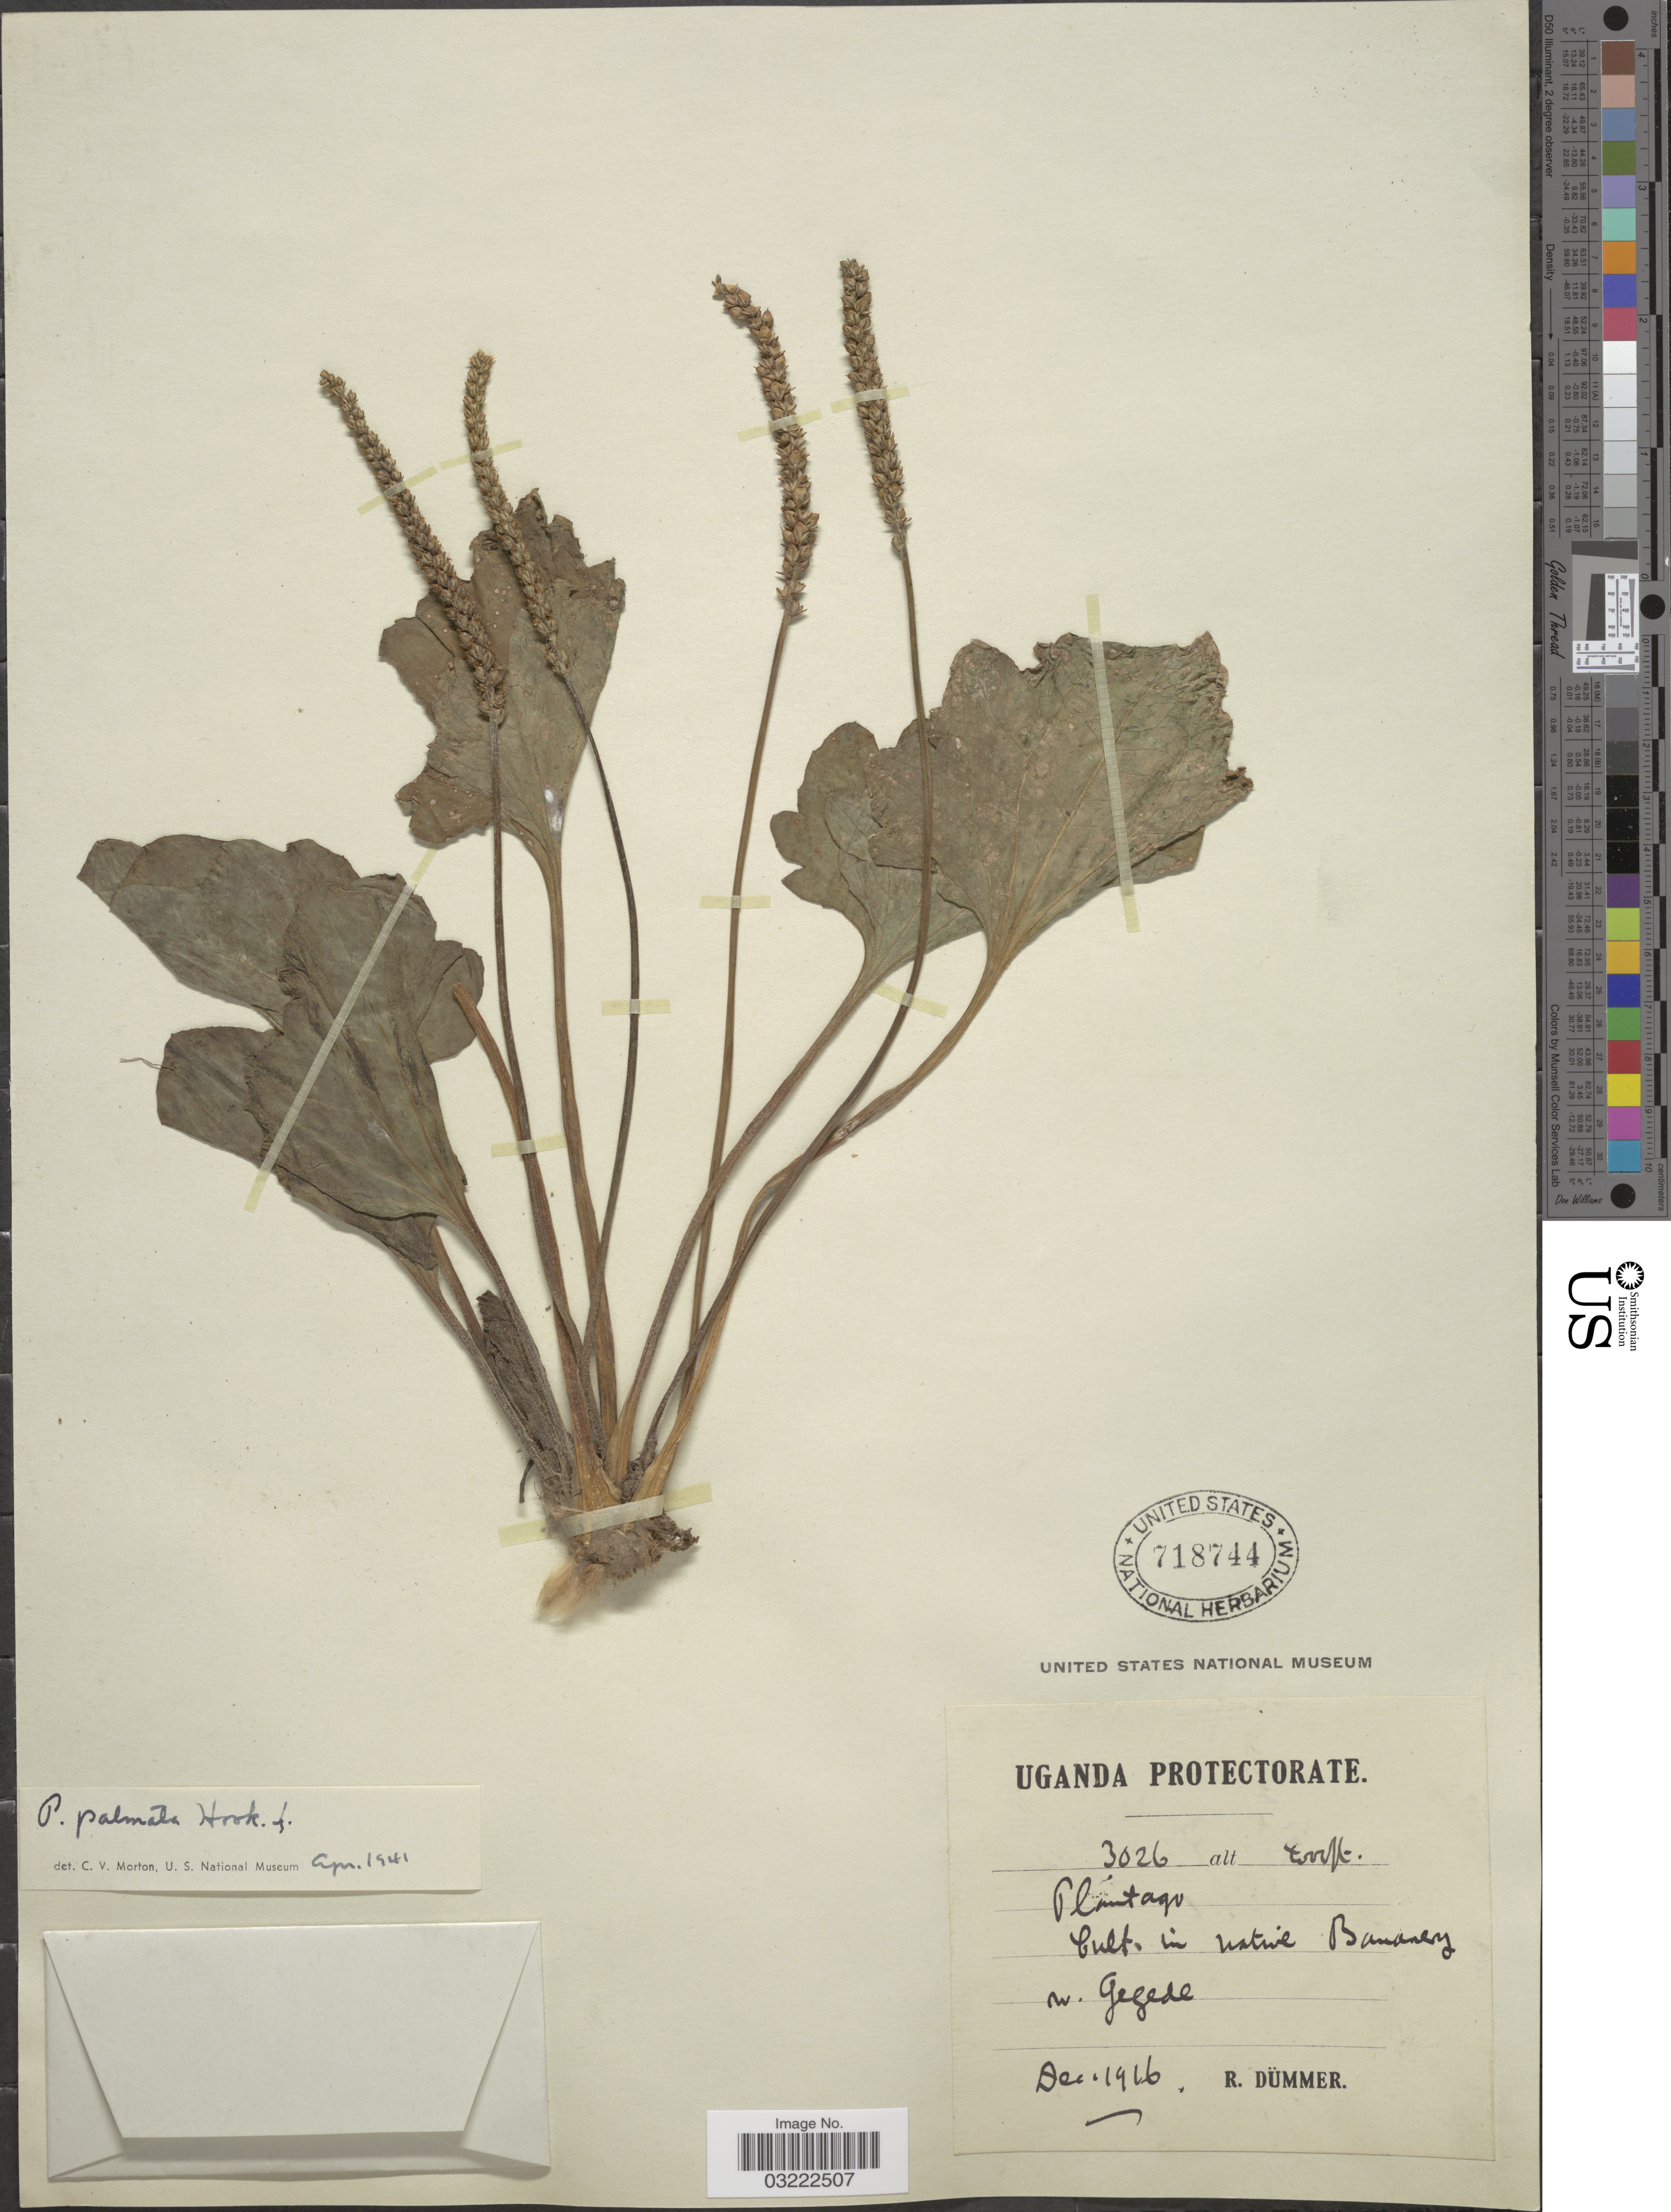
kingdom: Plantae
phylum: Tracheophyta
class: Magnoliopsida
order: Lamiales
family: Plantaginaceae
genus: Plantago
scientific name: Plantago palmata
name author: Hook. f.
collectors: R. A. Dümmer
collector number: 3026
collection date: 1916-12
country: Uganda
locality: In native Bananery nr Gegede.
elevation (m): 1219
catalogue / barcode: US 718744